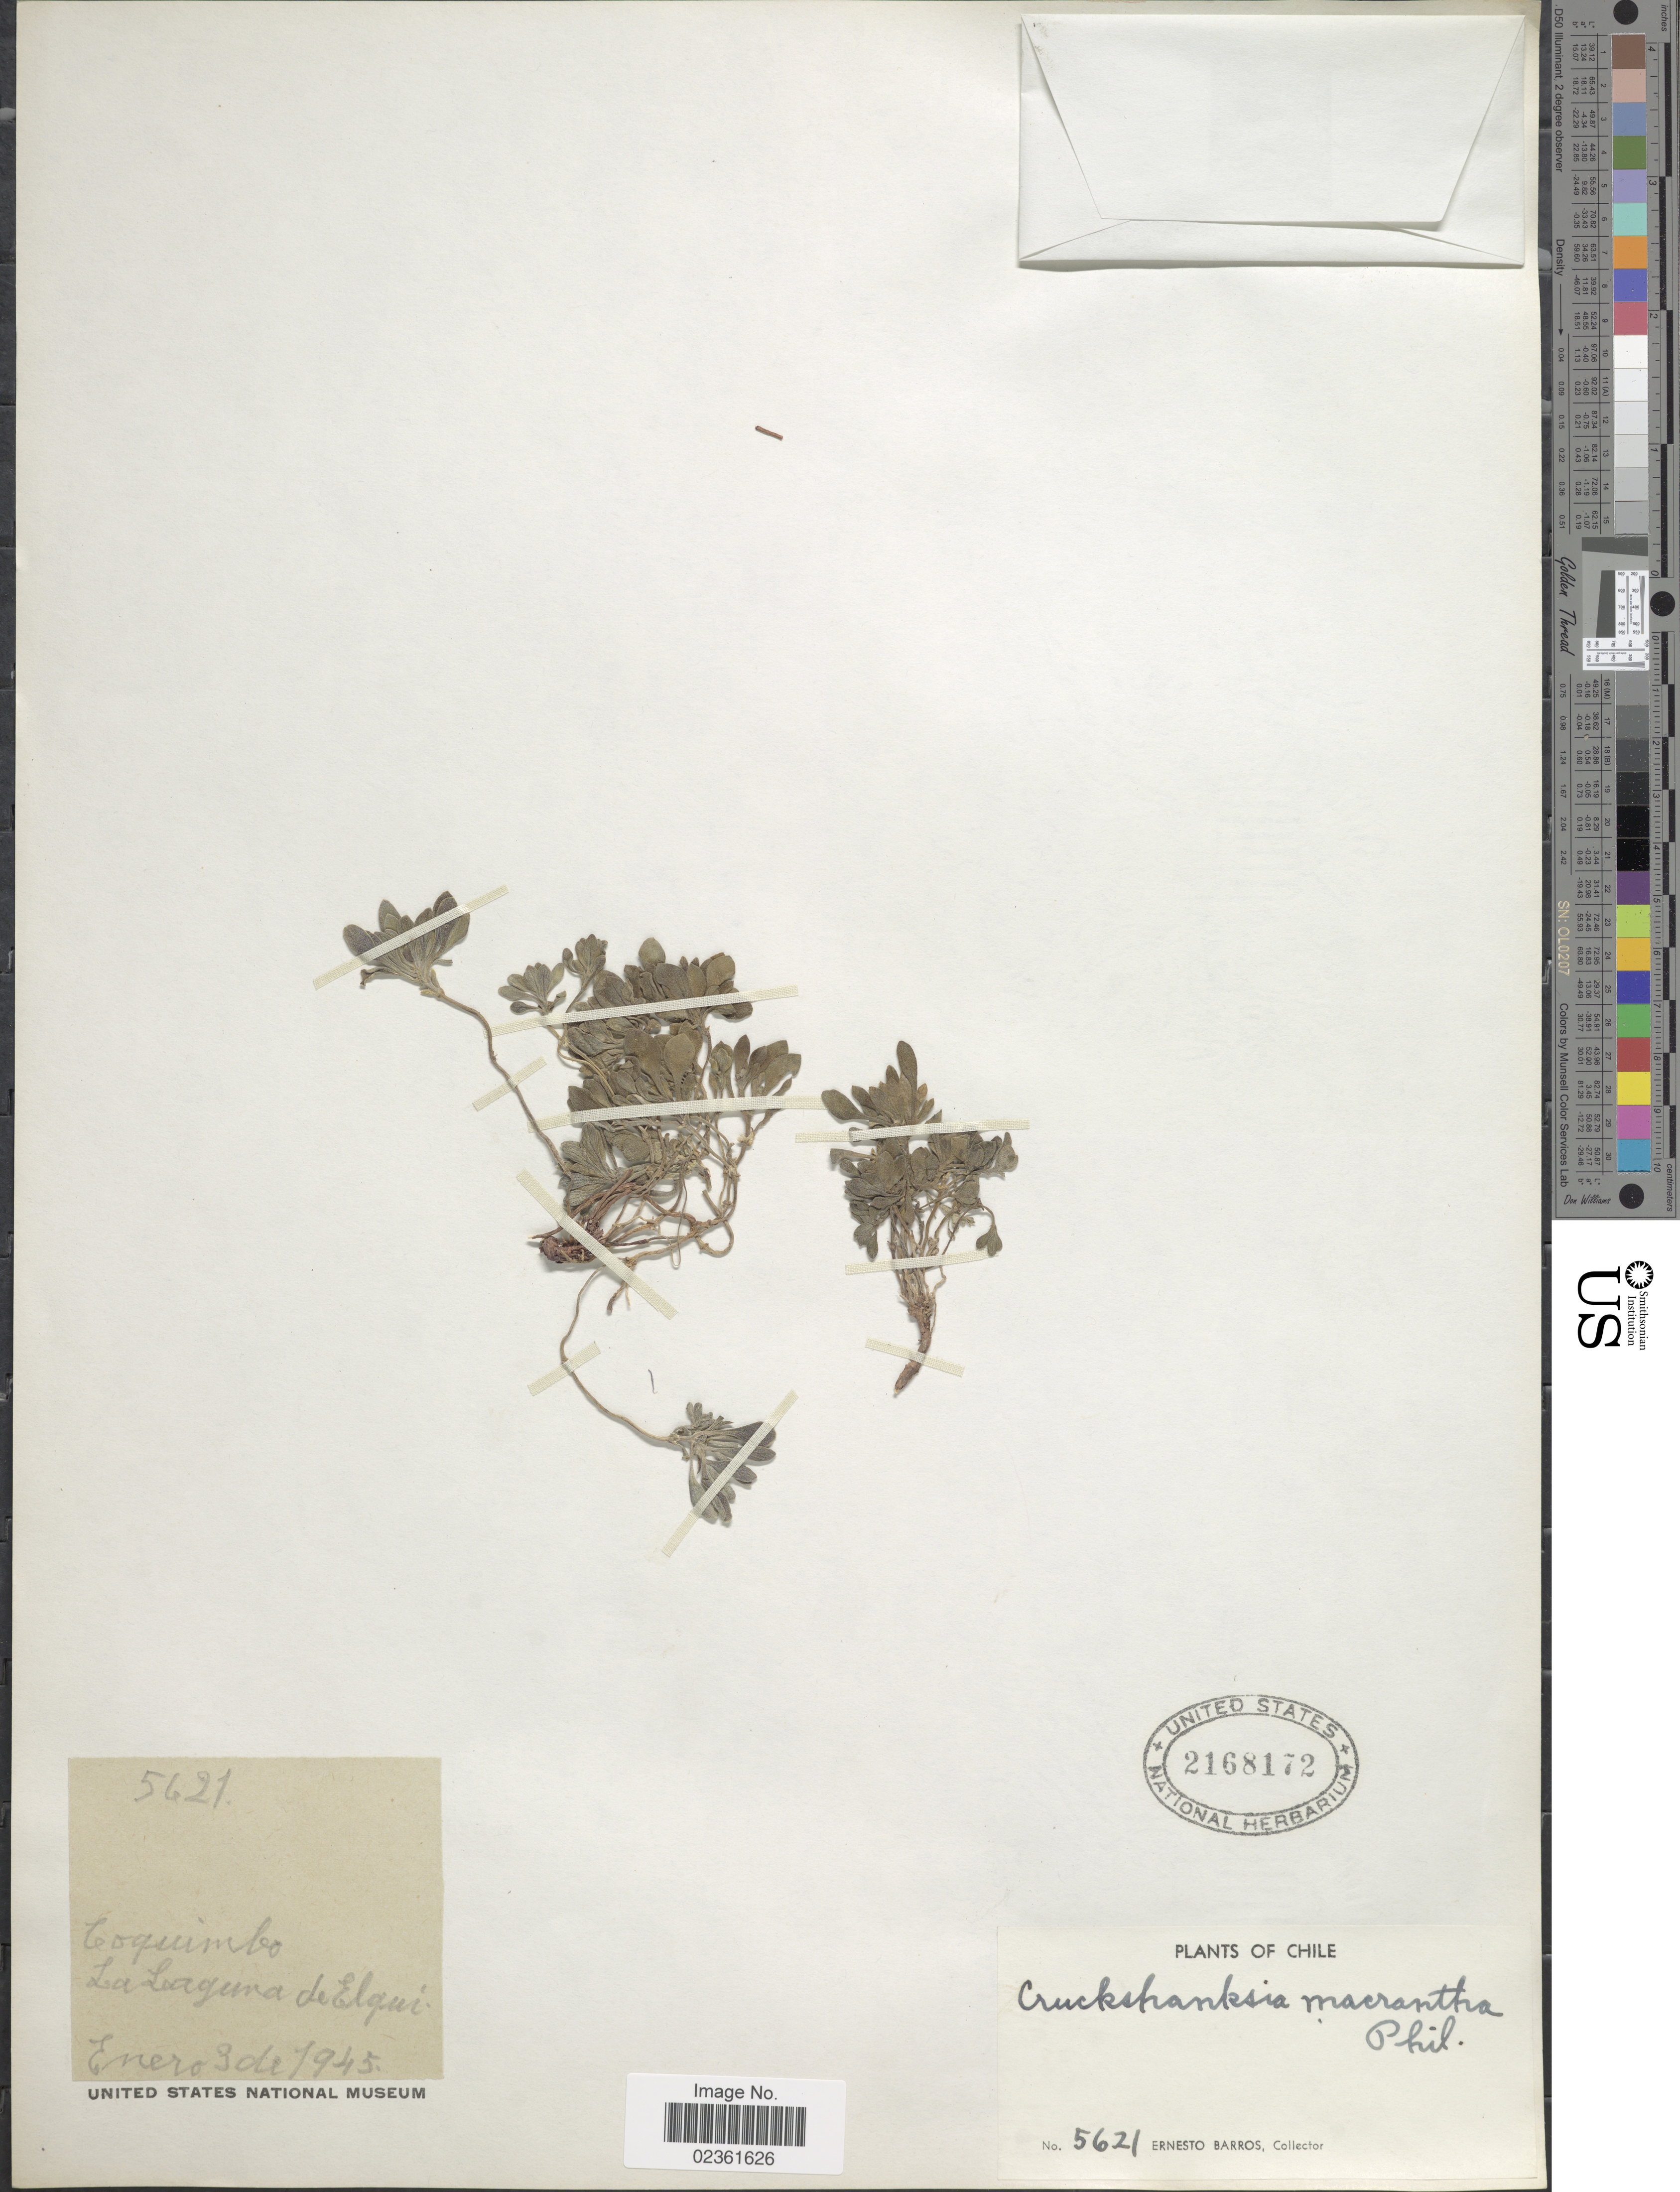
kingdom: Plantae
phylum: Tracheophyta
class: Magnoliopsida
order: Gentianales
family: Rubiaceae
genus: Cruckshanksia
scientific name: Cruckshanksia macrantha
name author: Phil.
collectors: E. Barros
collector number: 5621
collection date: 1945-01-03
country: Chile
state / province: Coquimbo (IV)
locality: La Laguna de Elqui.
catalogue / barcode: US 2168172